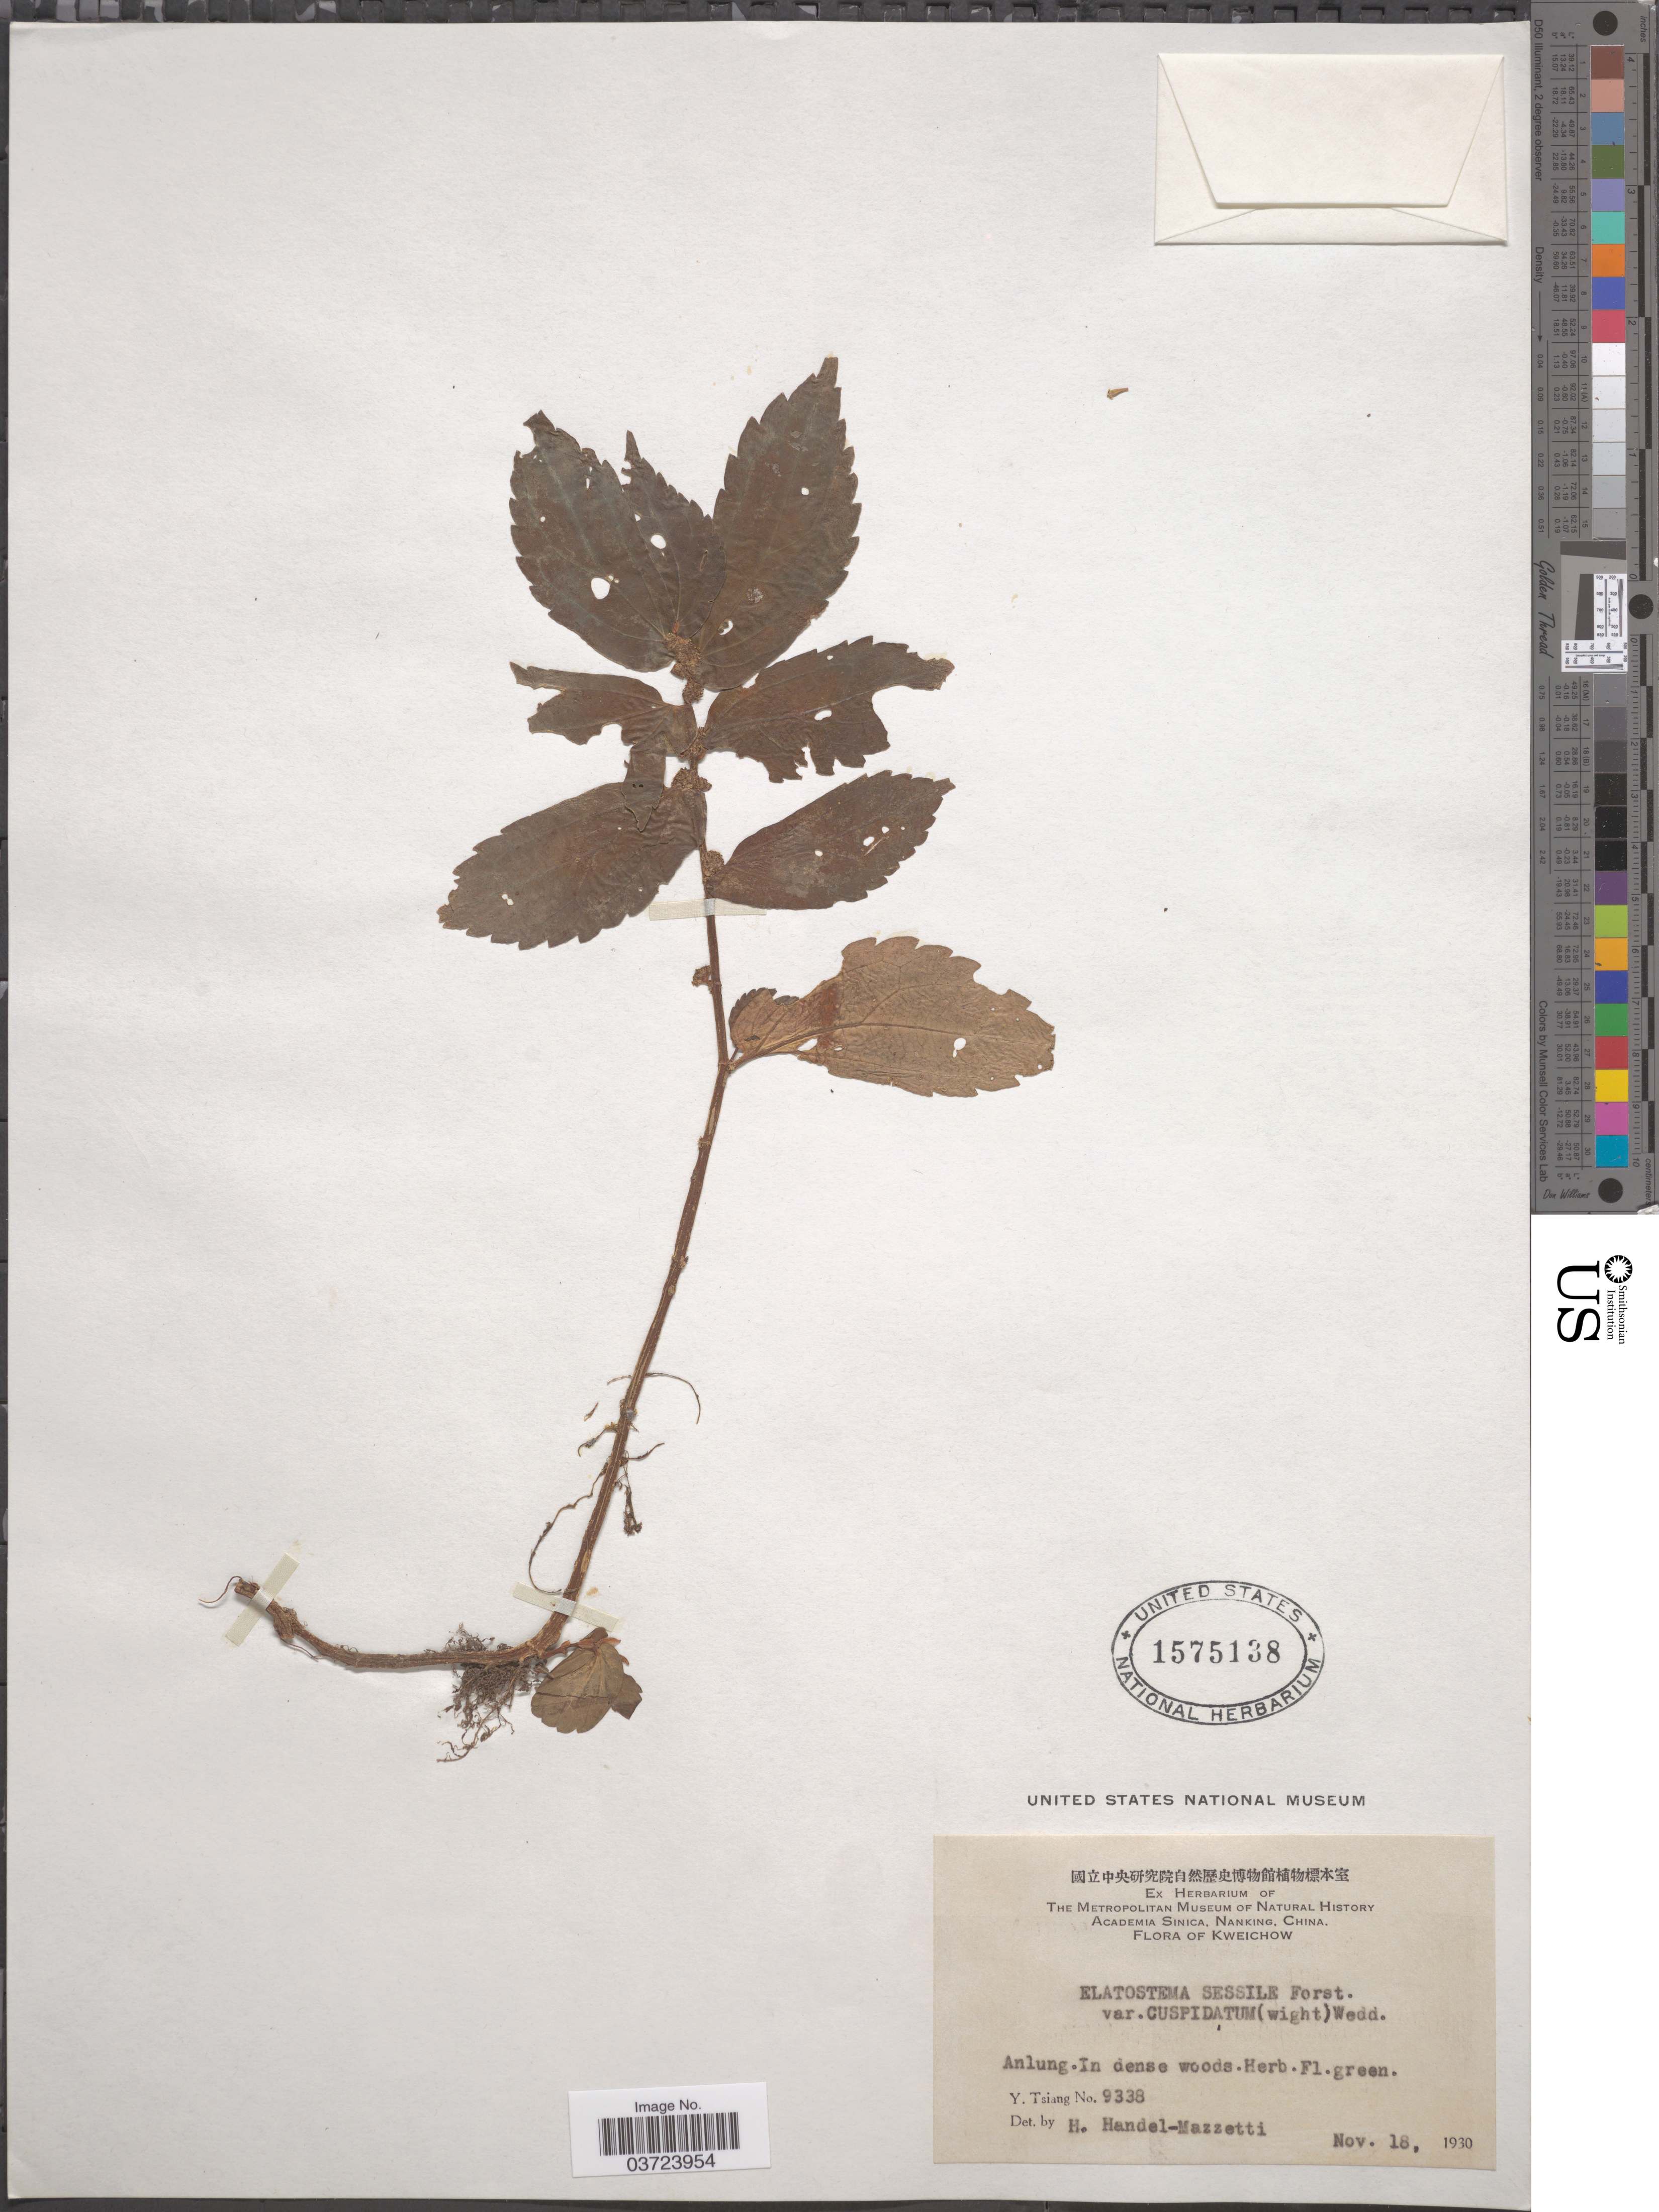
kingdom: Plantae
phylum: Tracheophyta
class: Magnoliopsida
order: Rosales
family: Urticaceae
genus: Elatostema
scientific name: Elatostema sessile var. cuspidatum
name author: (Wight) Wedd.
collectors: Y. Tsiang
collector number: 9338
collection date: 1930-11-18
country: China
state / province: Guizhou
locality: Kweichow. Anlung.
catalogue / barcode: US 1575138